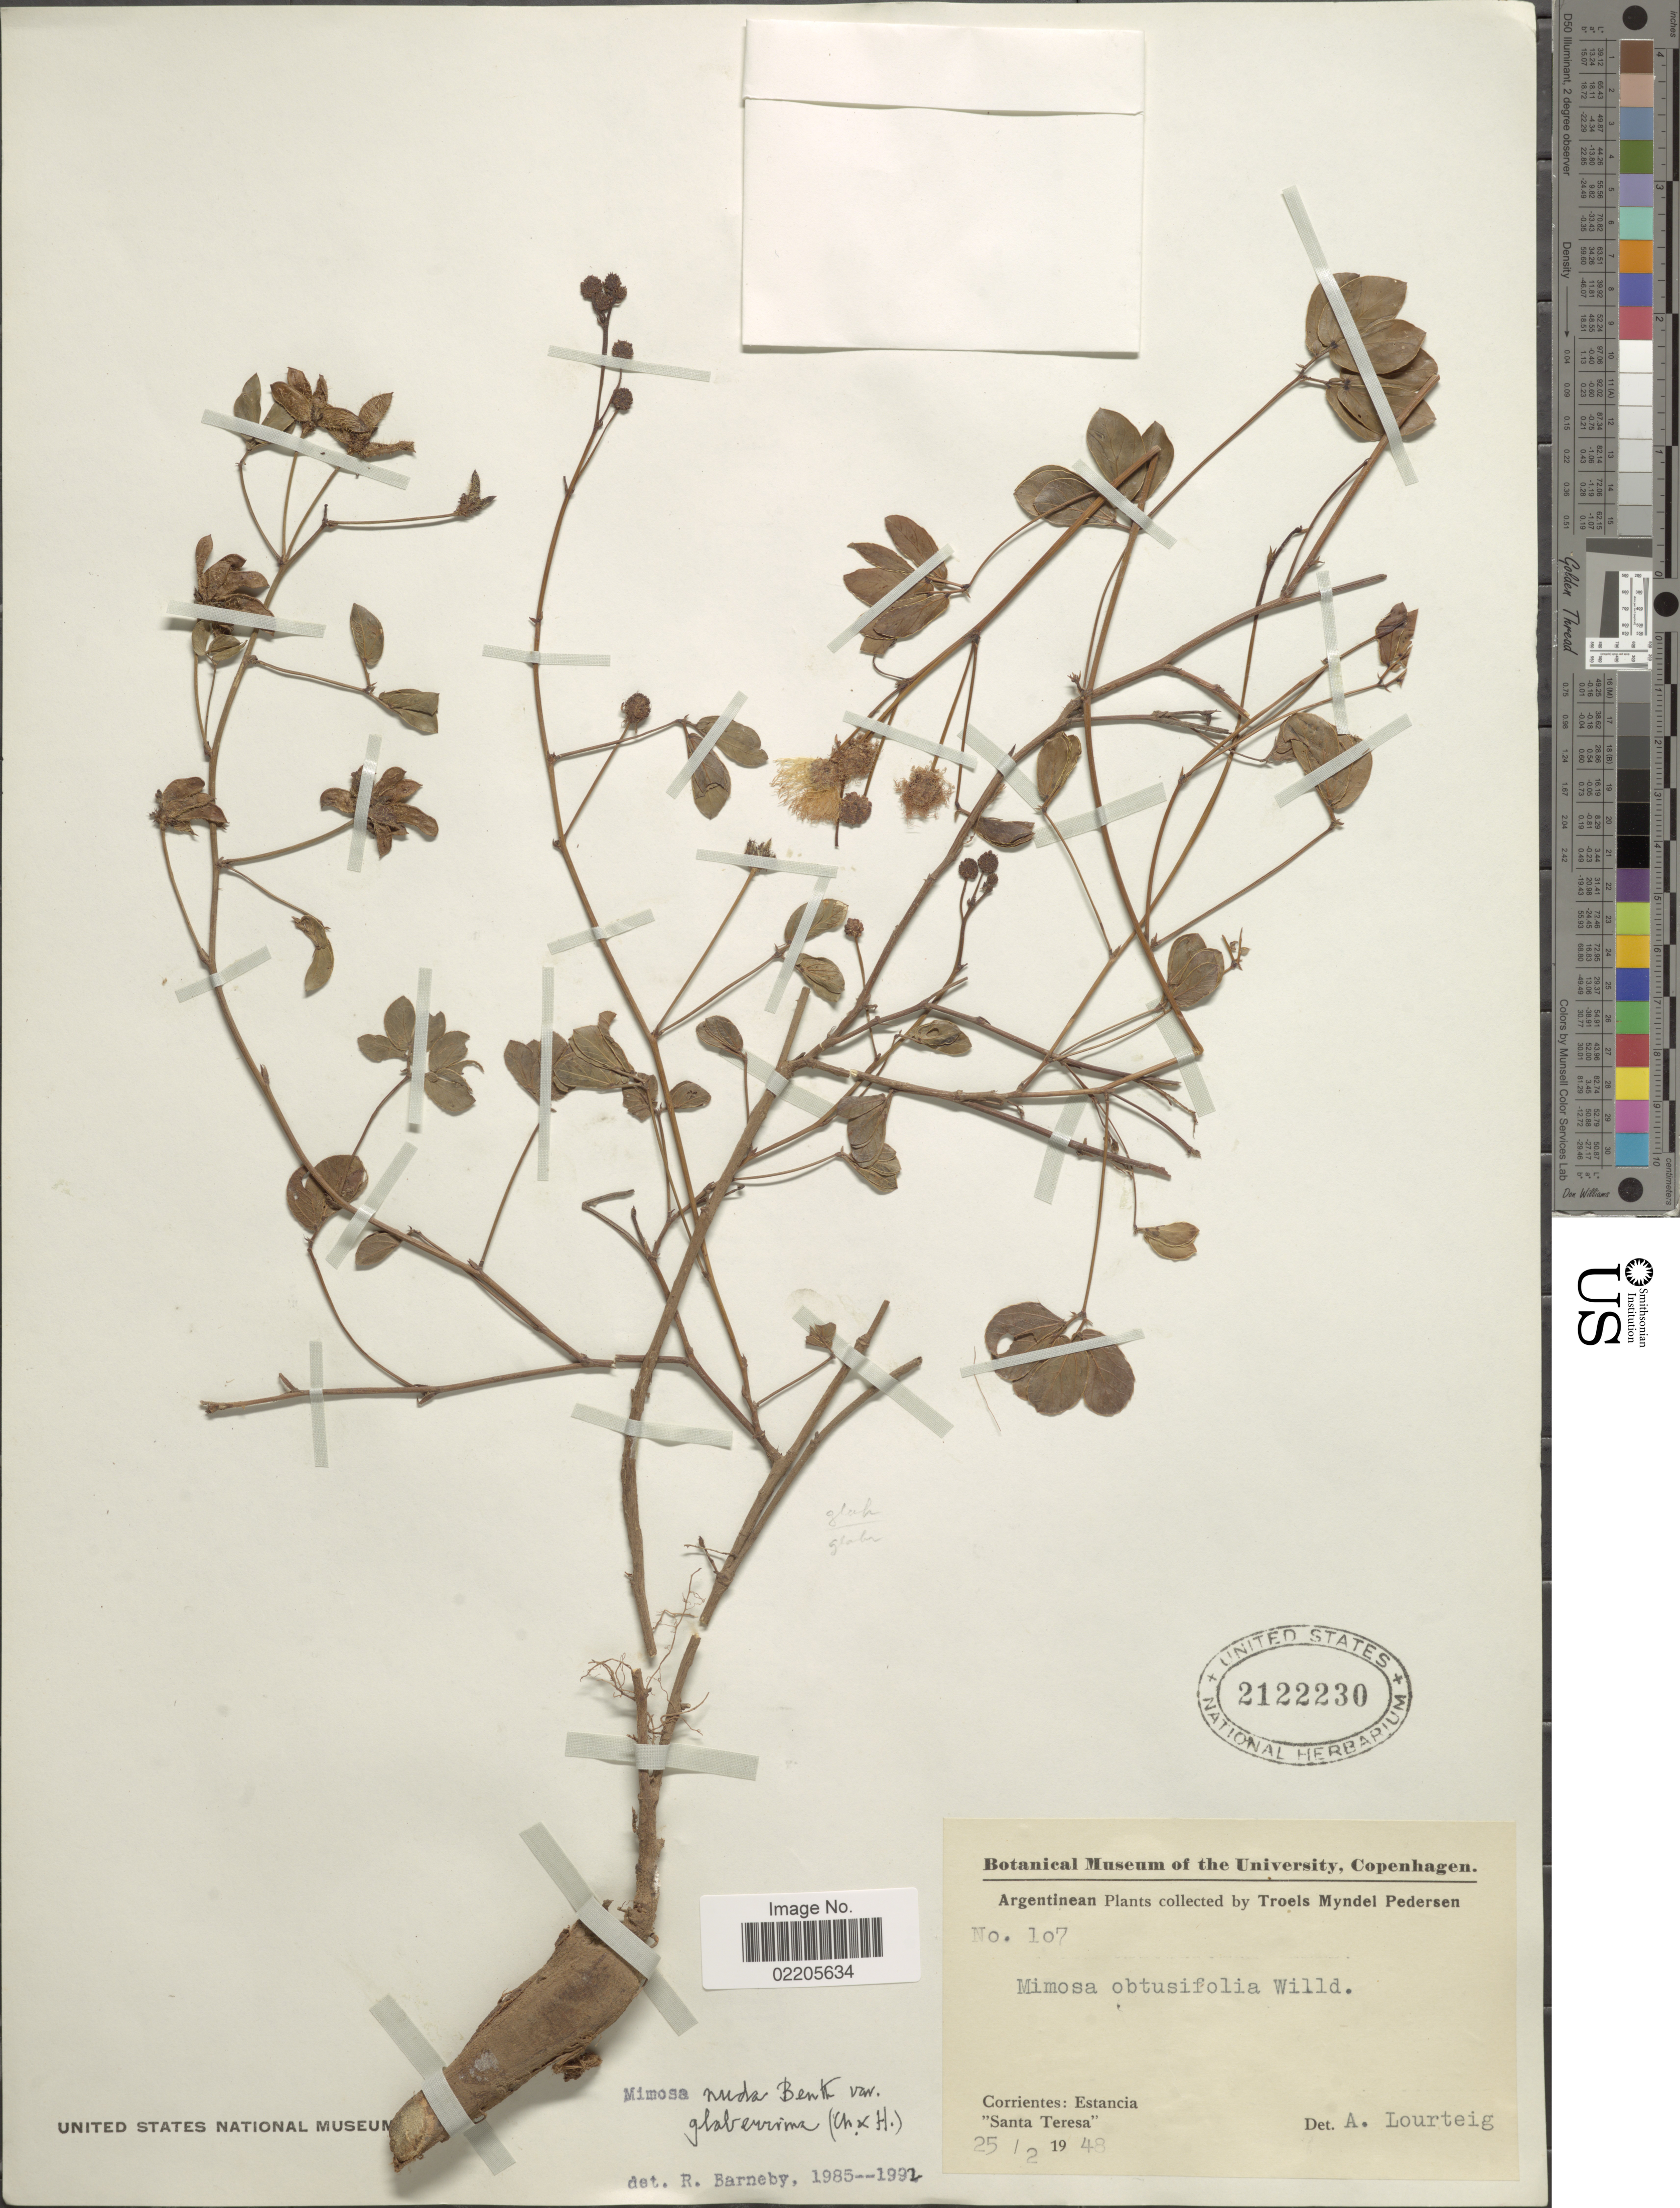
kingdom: Plantae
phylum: Tracheophyta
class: Magnoliopsida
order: Fabales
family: Fabaceae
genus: Mimosa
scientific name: Mimosa debilis var. debilis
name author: Humb. & Bonpl. ex Willd.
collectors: T. Pederson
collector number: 107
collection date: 1948-02-25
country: Argentina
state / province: Corrientes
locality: Corrientes : Estancia "Santa Teresa"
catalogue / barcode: US 2122230